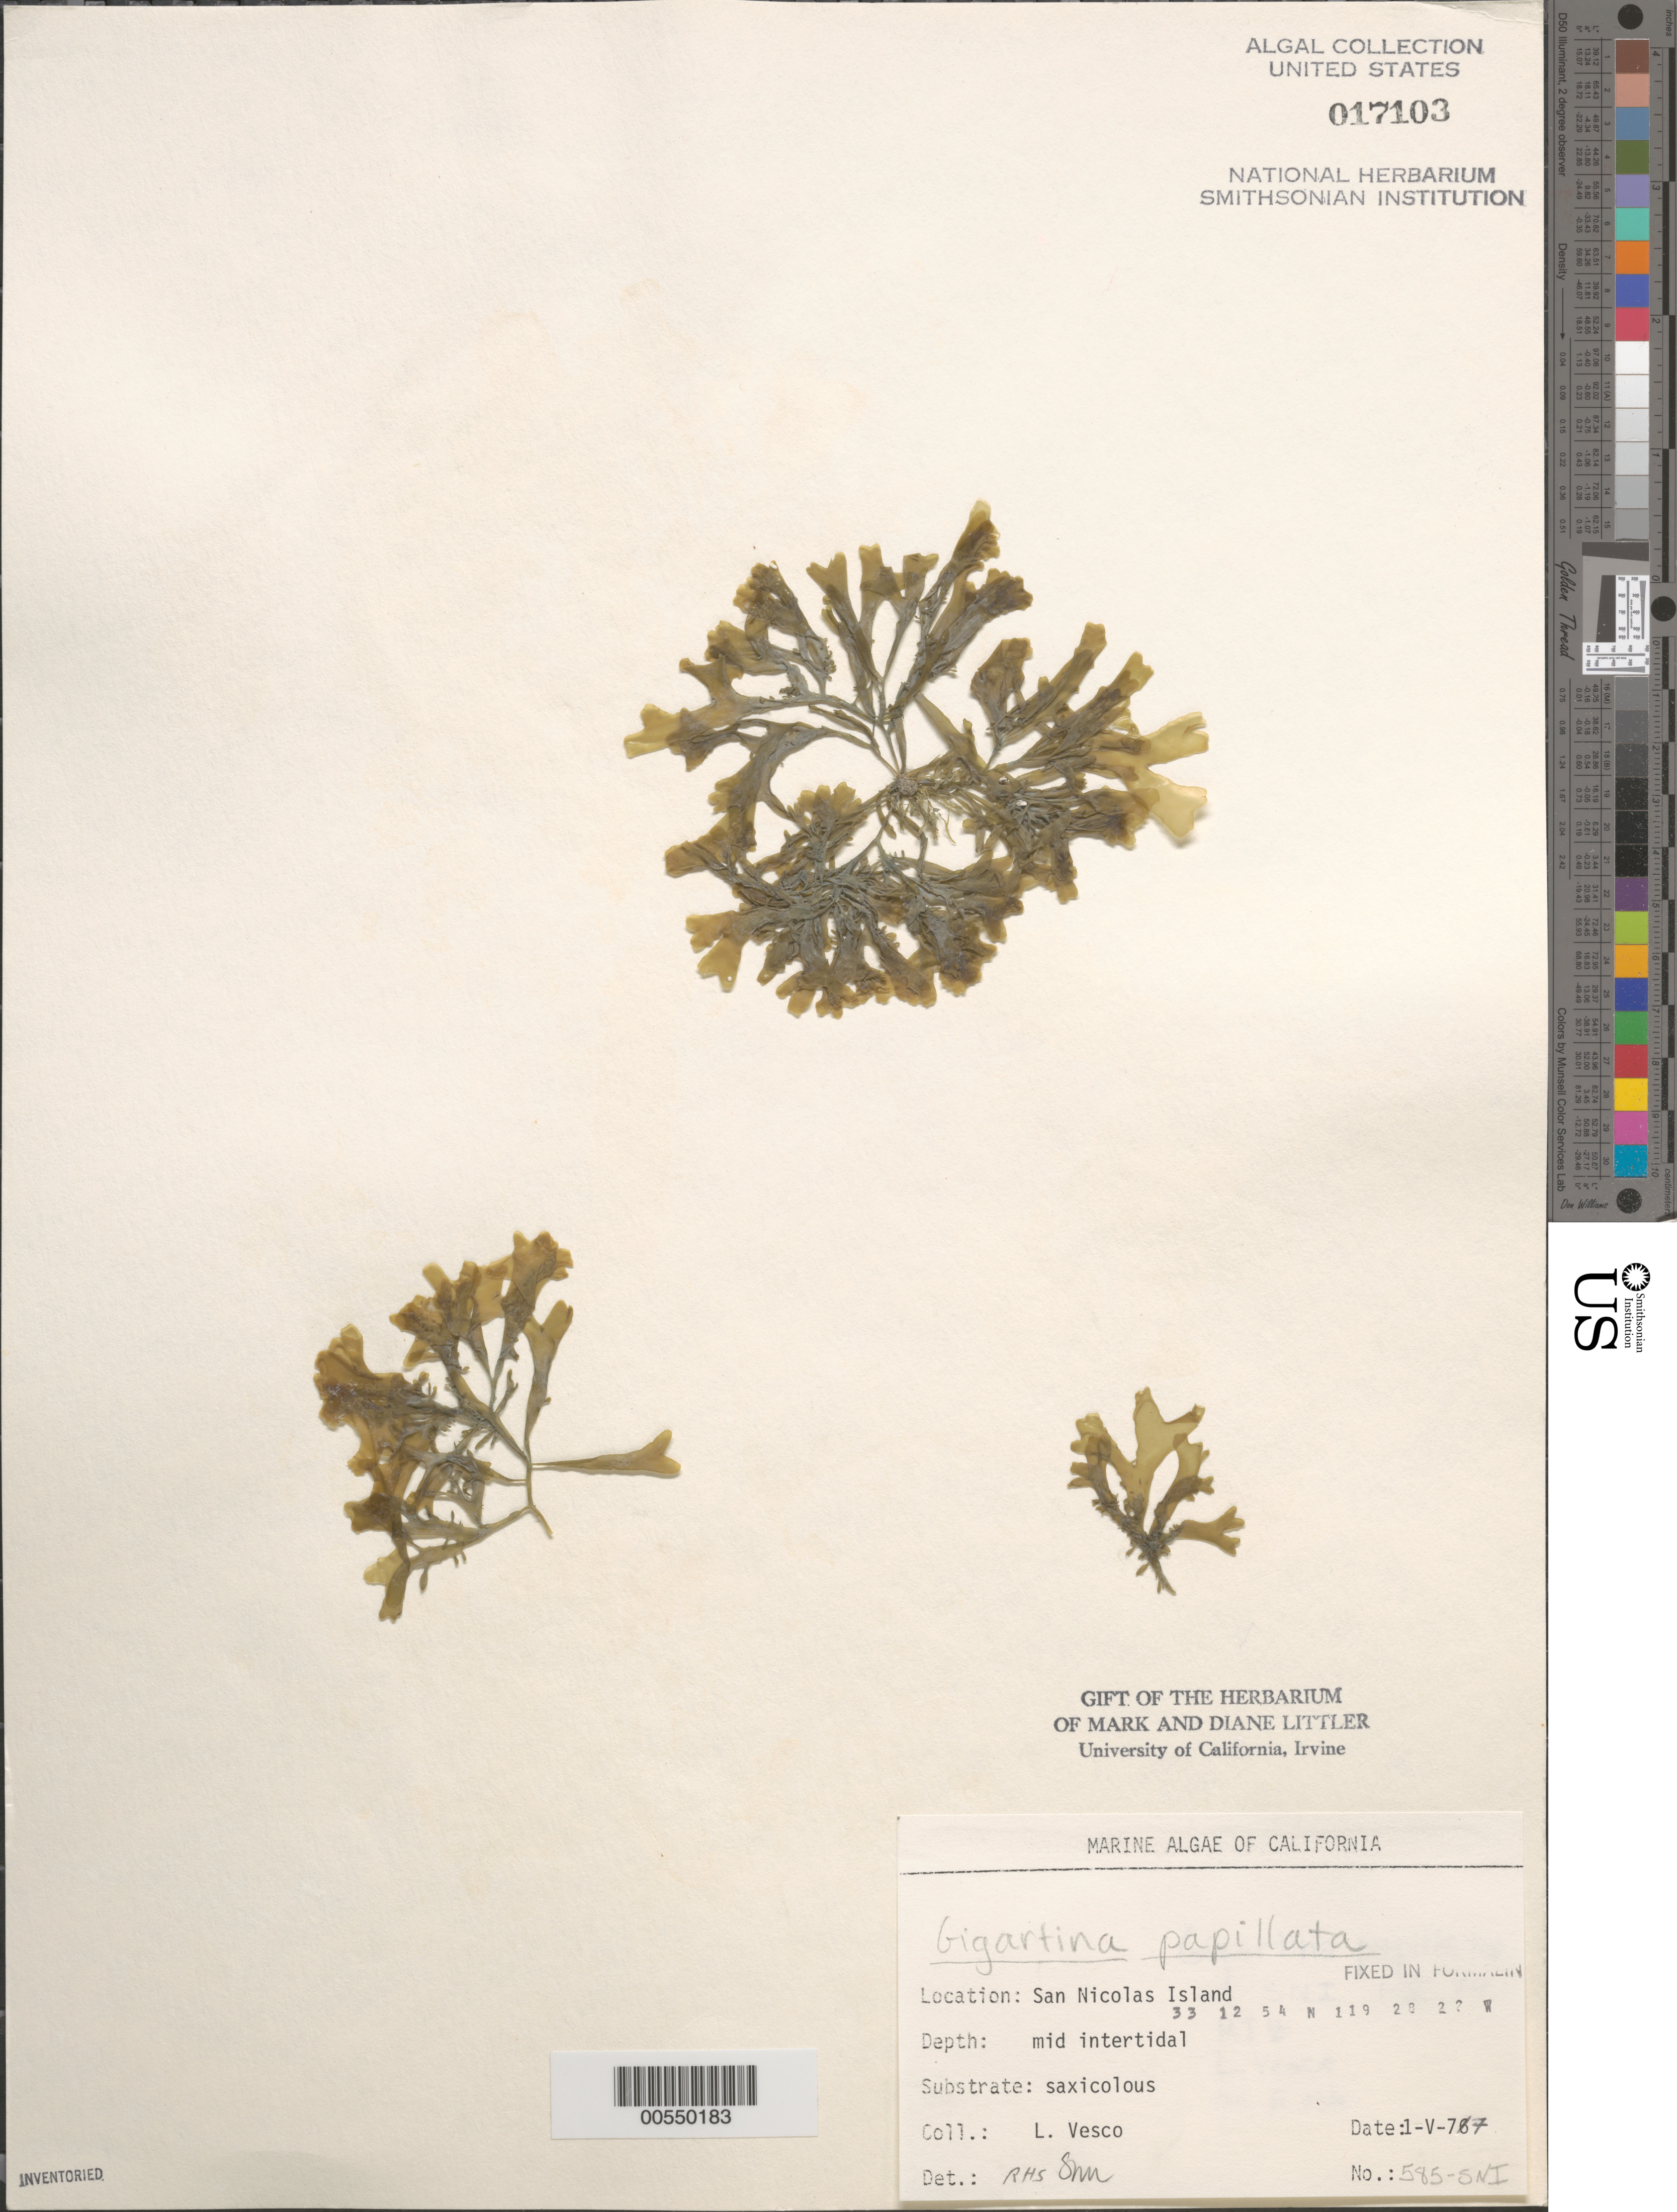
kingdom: Plantae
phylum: Rhodophyta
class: Florideophyceae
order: Gigartinales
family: Phyllophoraceae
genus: Mastocarpus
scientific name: Mastocarpus papillatus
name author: (C. Agardh) Kütz.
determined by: Algae name updating Project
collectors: L. Vesco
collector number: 585-sni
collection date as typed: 01 May 1977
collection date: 1977-05-01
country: United States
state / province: California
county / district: Ventura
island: San Nicolas Island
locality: Dutch Harbor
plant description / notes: BLM-SOCALBIGHT Rocky Intertidal Survey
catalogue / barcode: US 17103